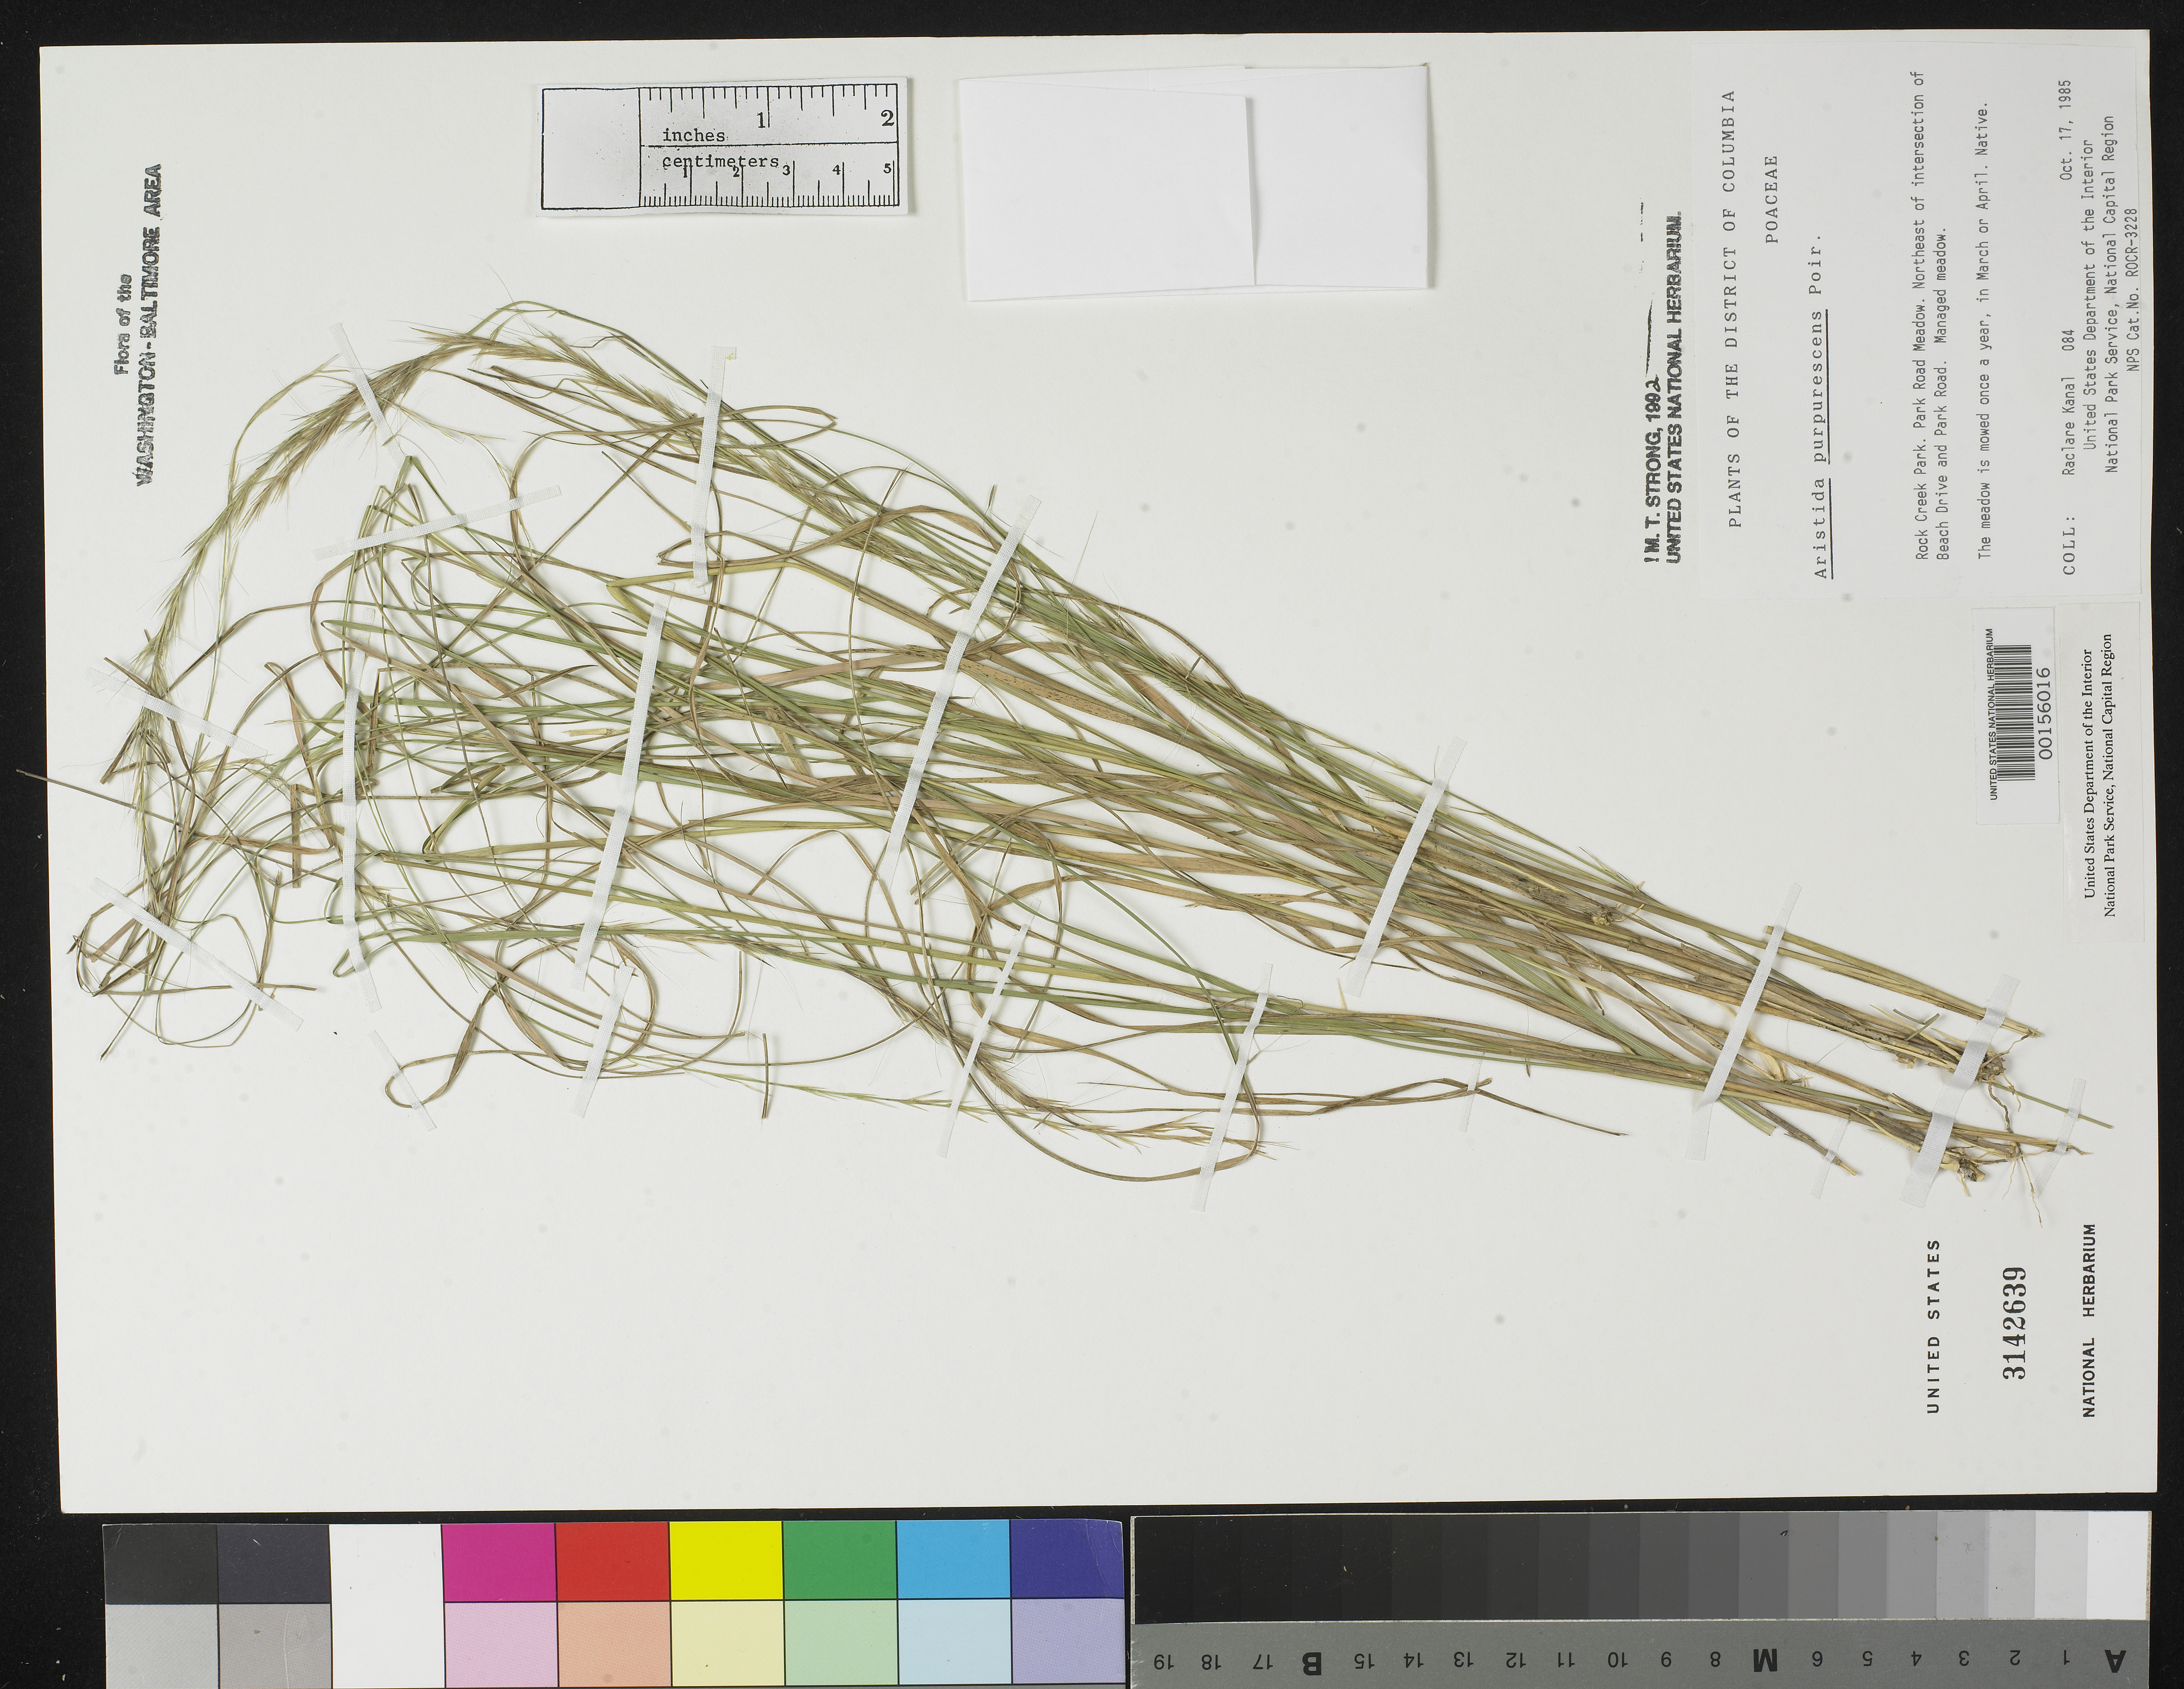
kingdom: Plantae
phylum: Tracheophyta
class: Liliopsida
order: Poales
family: Poaceae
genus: Aristida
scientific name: Aristida purpurascens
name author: Poir. in Lam.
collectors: R. Kanal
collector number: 084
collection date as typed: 17 Oct 1985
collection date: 1985-10-17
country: United States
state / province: District of Columbia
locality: Rock Creek Park, NE intersection of Beach Dr and Park Road Rock Creek Park and Vicinity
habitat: Mower meadow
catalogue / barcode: US 3142639